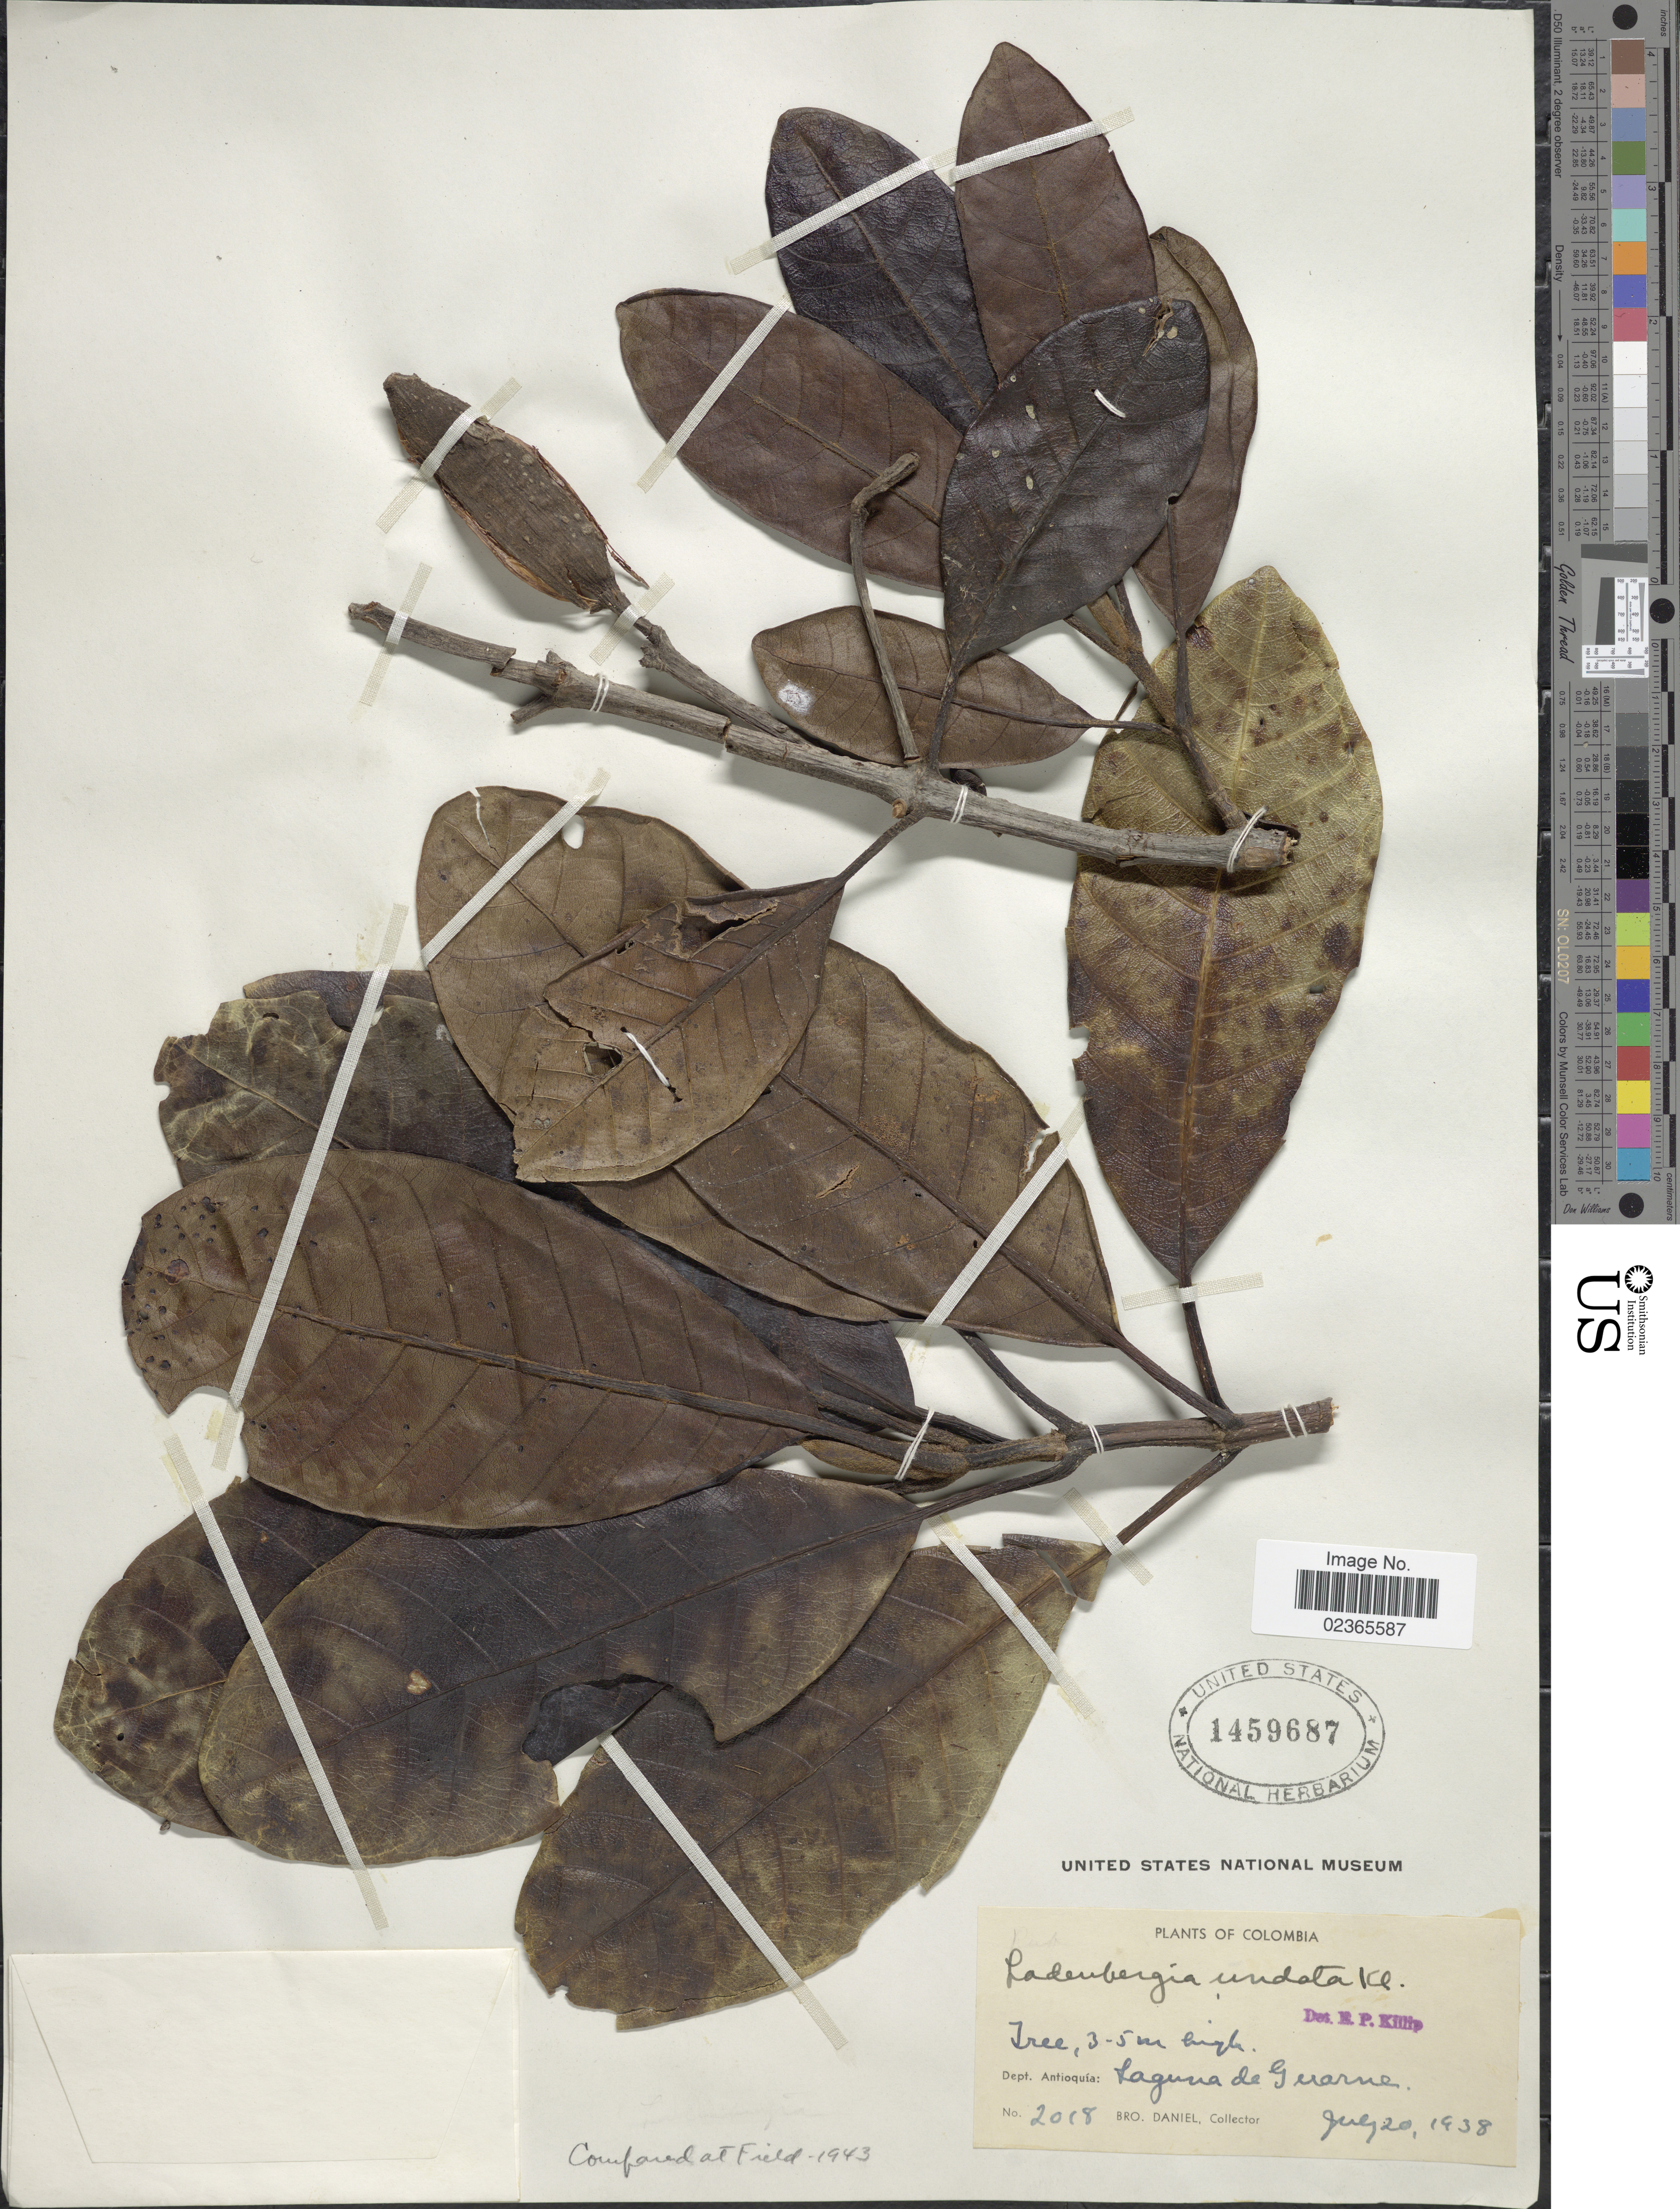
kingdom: Plantae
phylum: Tracheophyta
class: Magnoliopsida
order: Gentianales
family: Rubiaceae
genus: Ladenbergia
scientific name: Ladenbergia undata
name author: Klotzsch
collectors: Bro. Daniel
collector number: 2018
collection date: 1938-07-20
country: Colombia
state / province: Antioquia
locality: Laguna de Guarne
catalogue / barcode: US 1459687